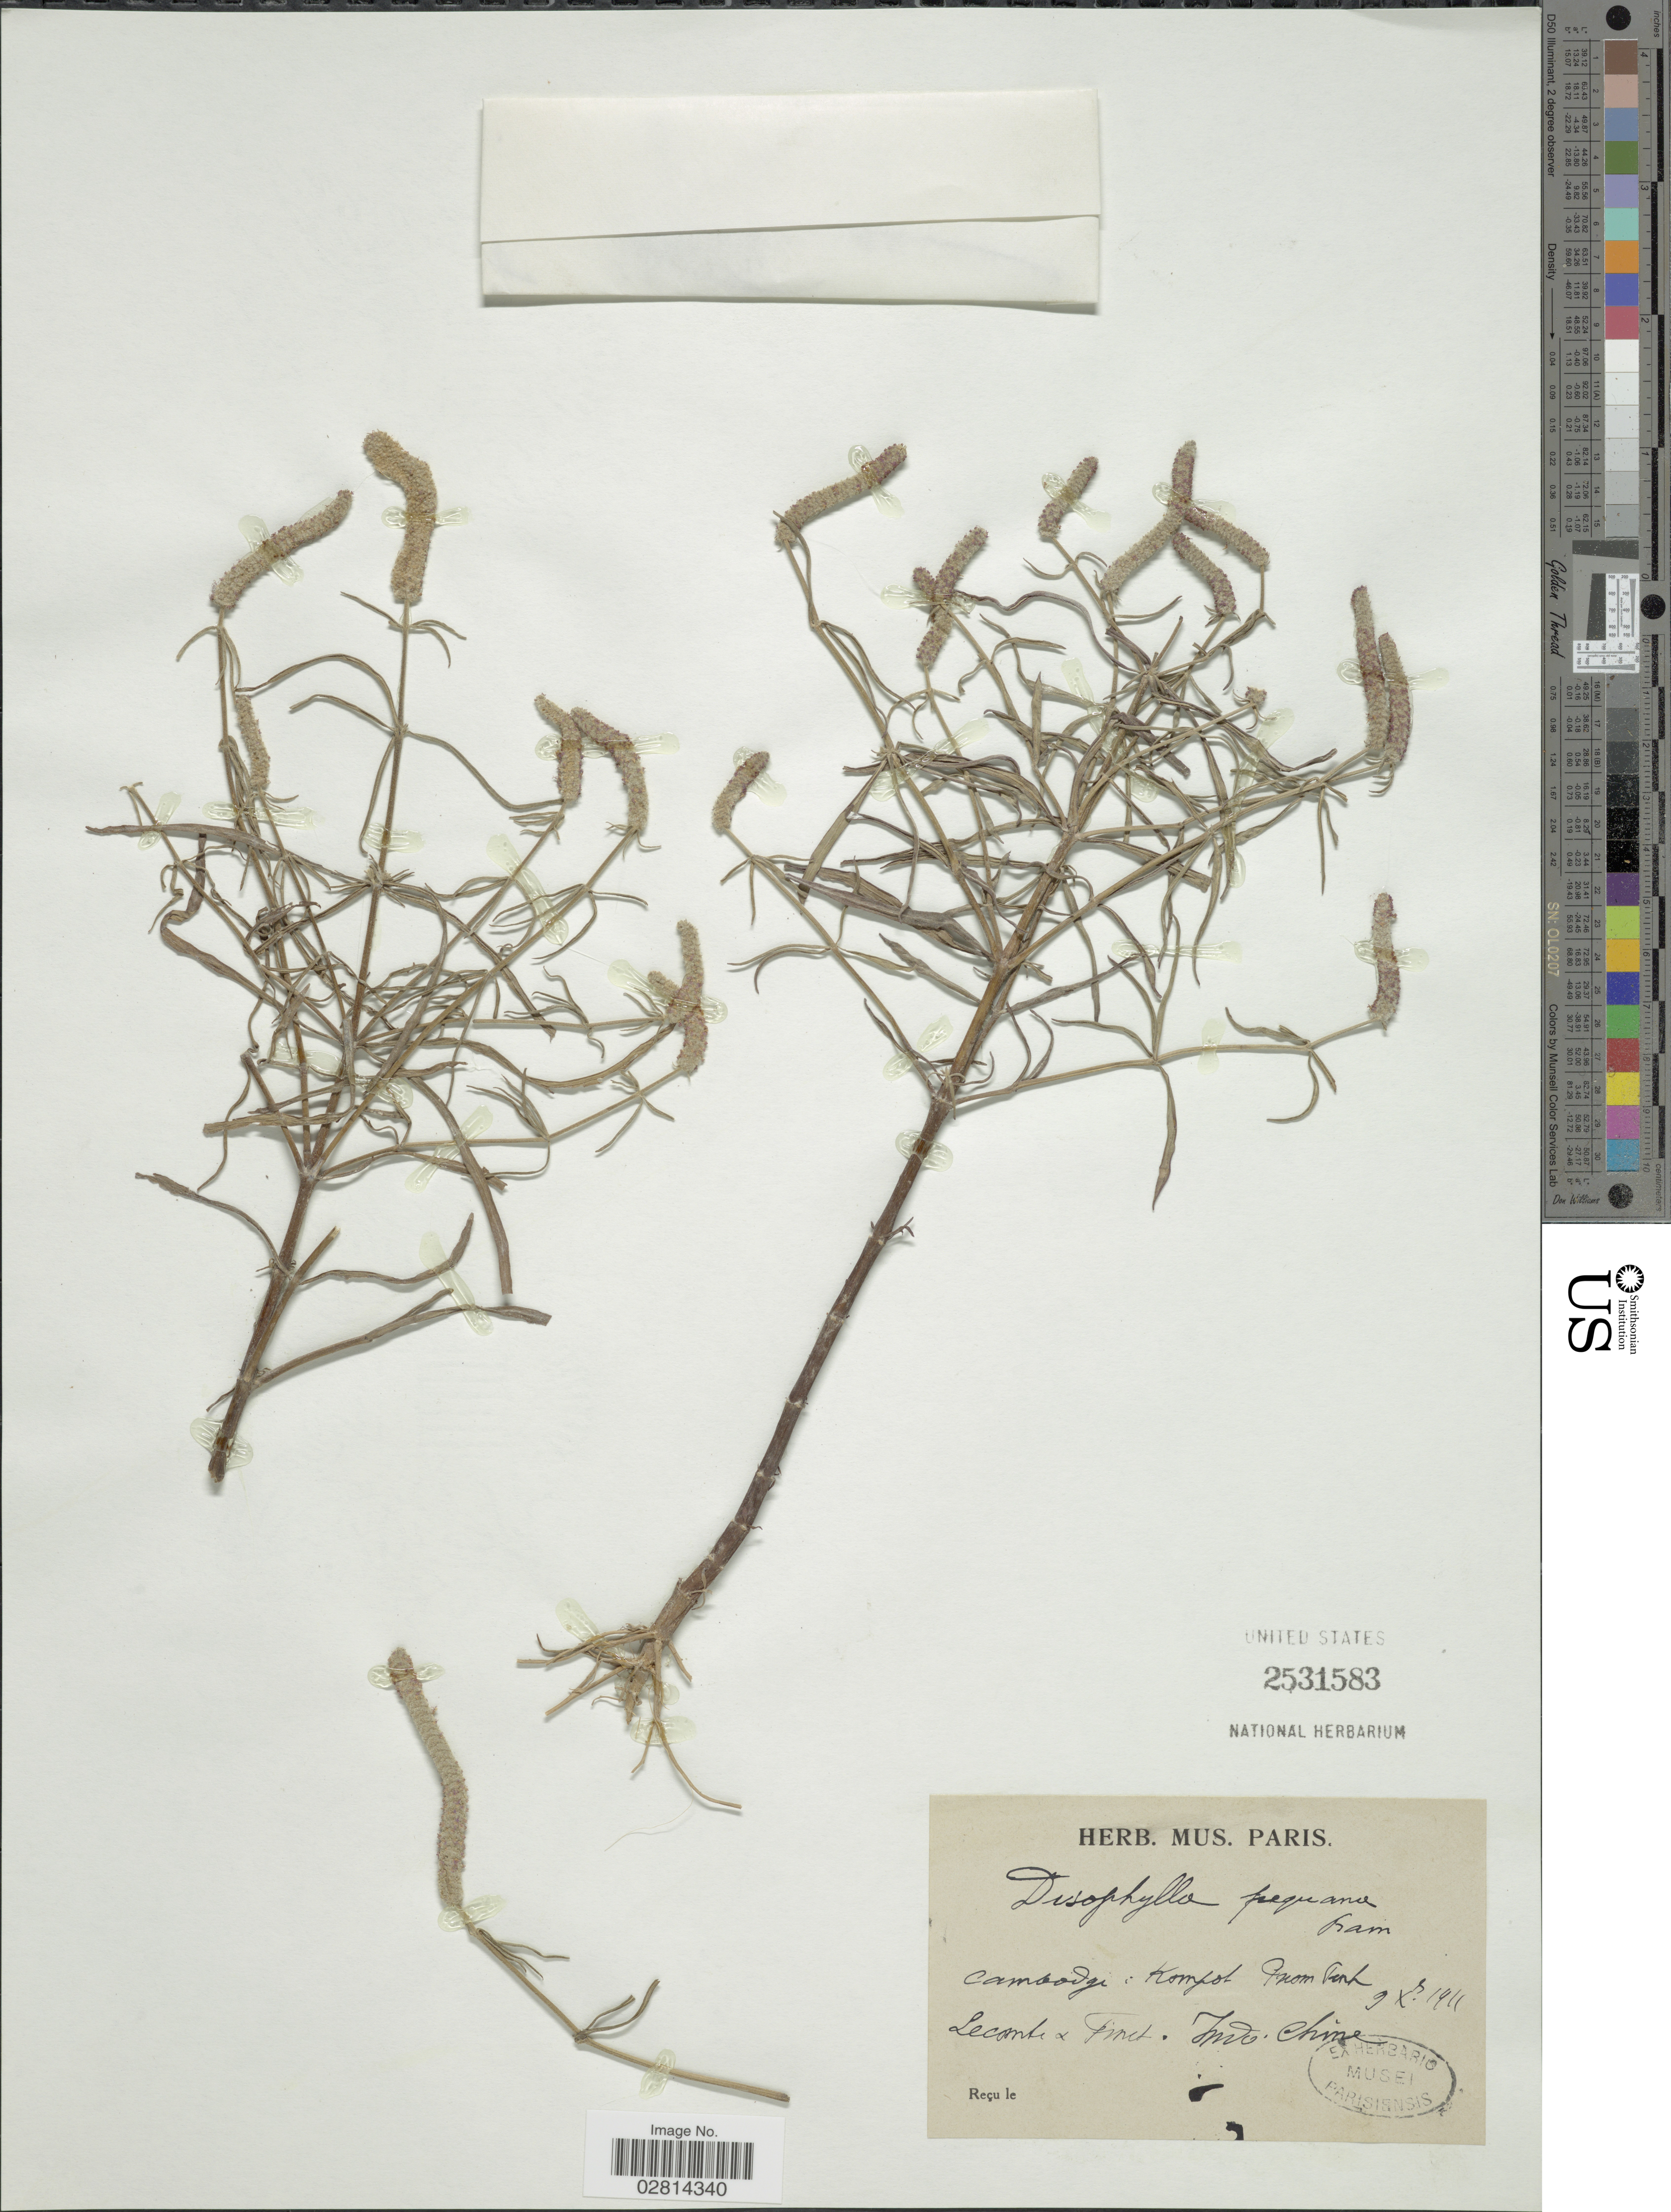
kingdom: Plantae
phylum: Tracheophyta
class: Magnoliopsida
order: Lamiales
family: Lamiaceae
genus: Pogostemon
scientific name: Pogostemon peguanus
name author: (Prain) Press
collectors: Lecomte & Finck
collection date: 1911-12-09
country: Cambodia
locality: Cambodge: Kampot Prom Tenh. [interpreted] Indo-Chine.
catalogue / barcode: US 2531583